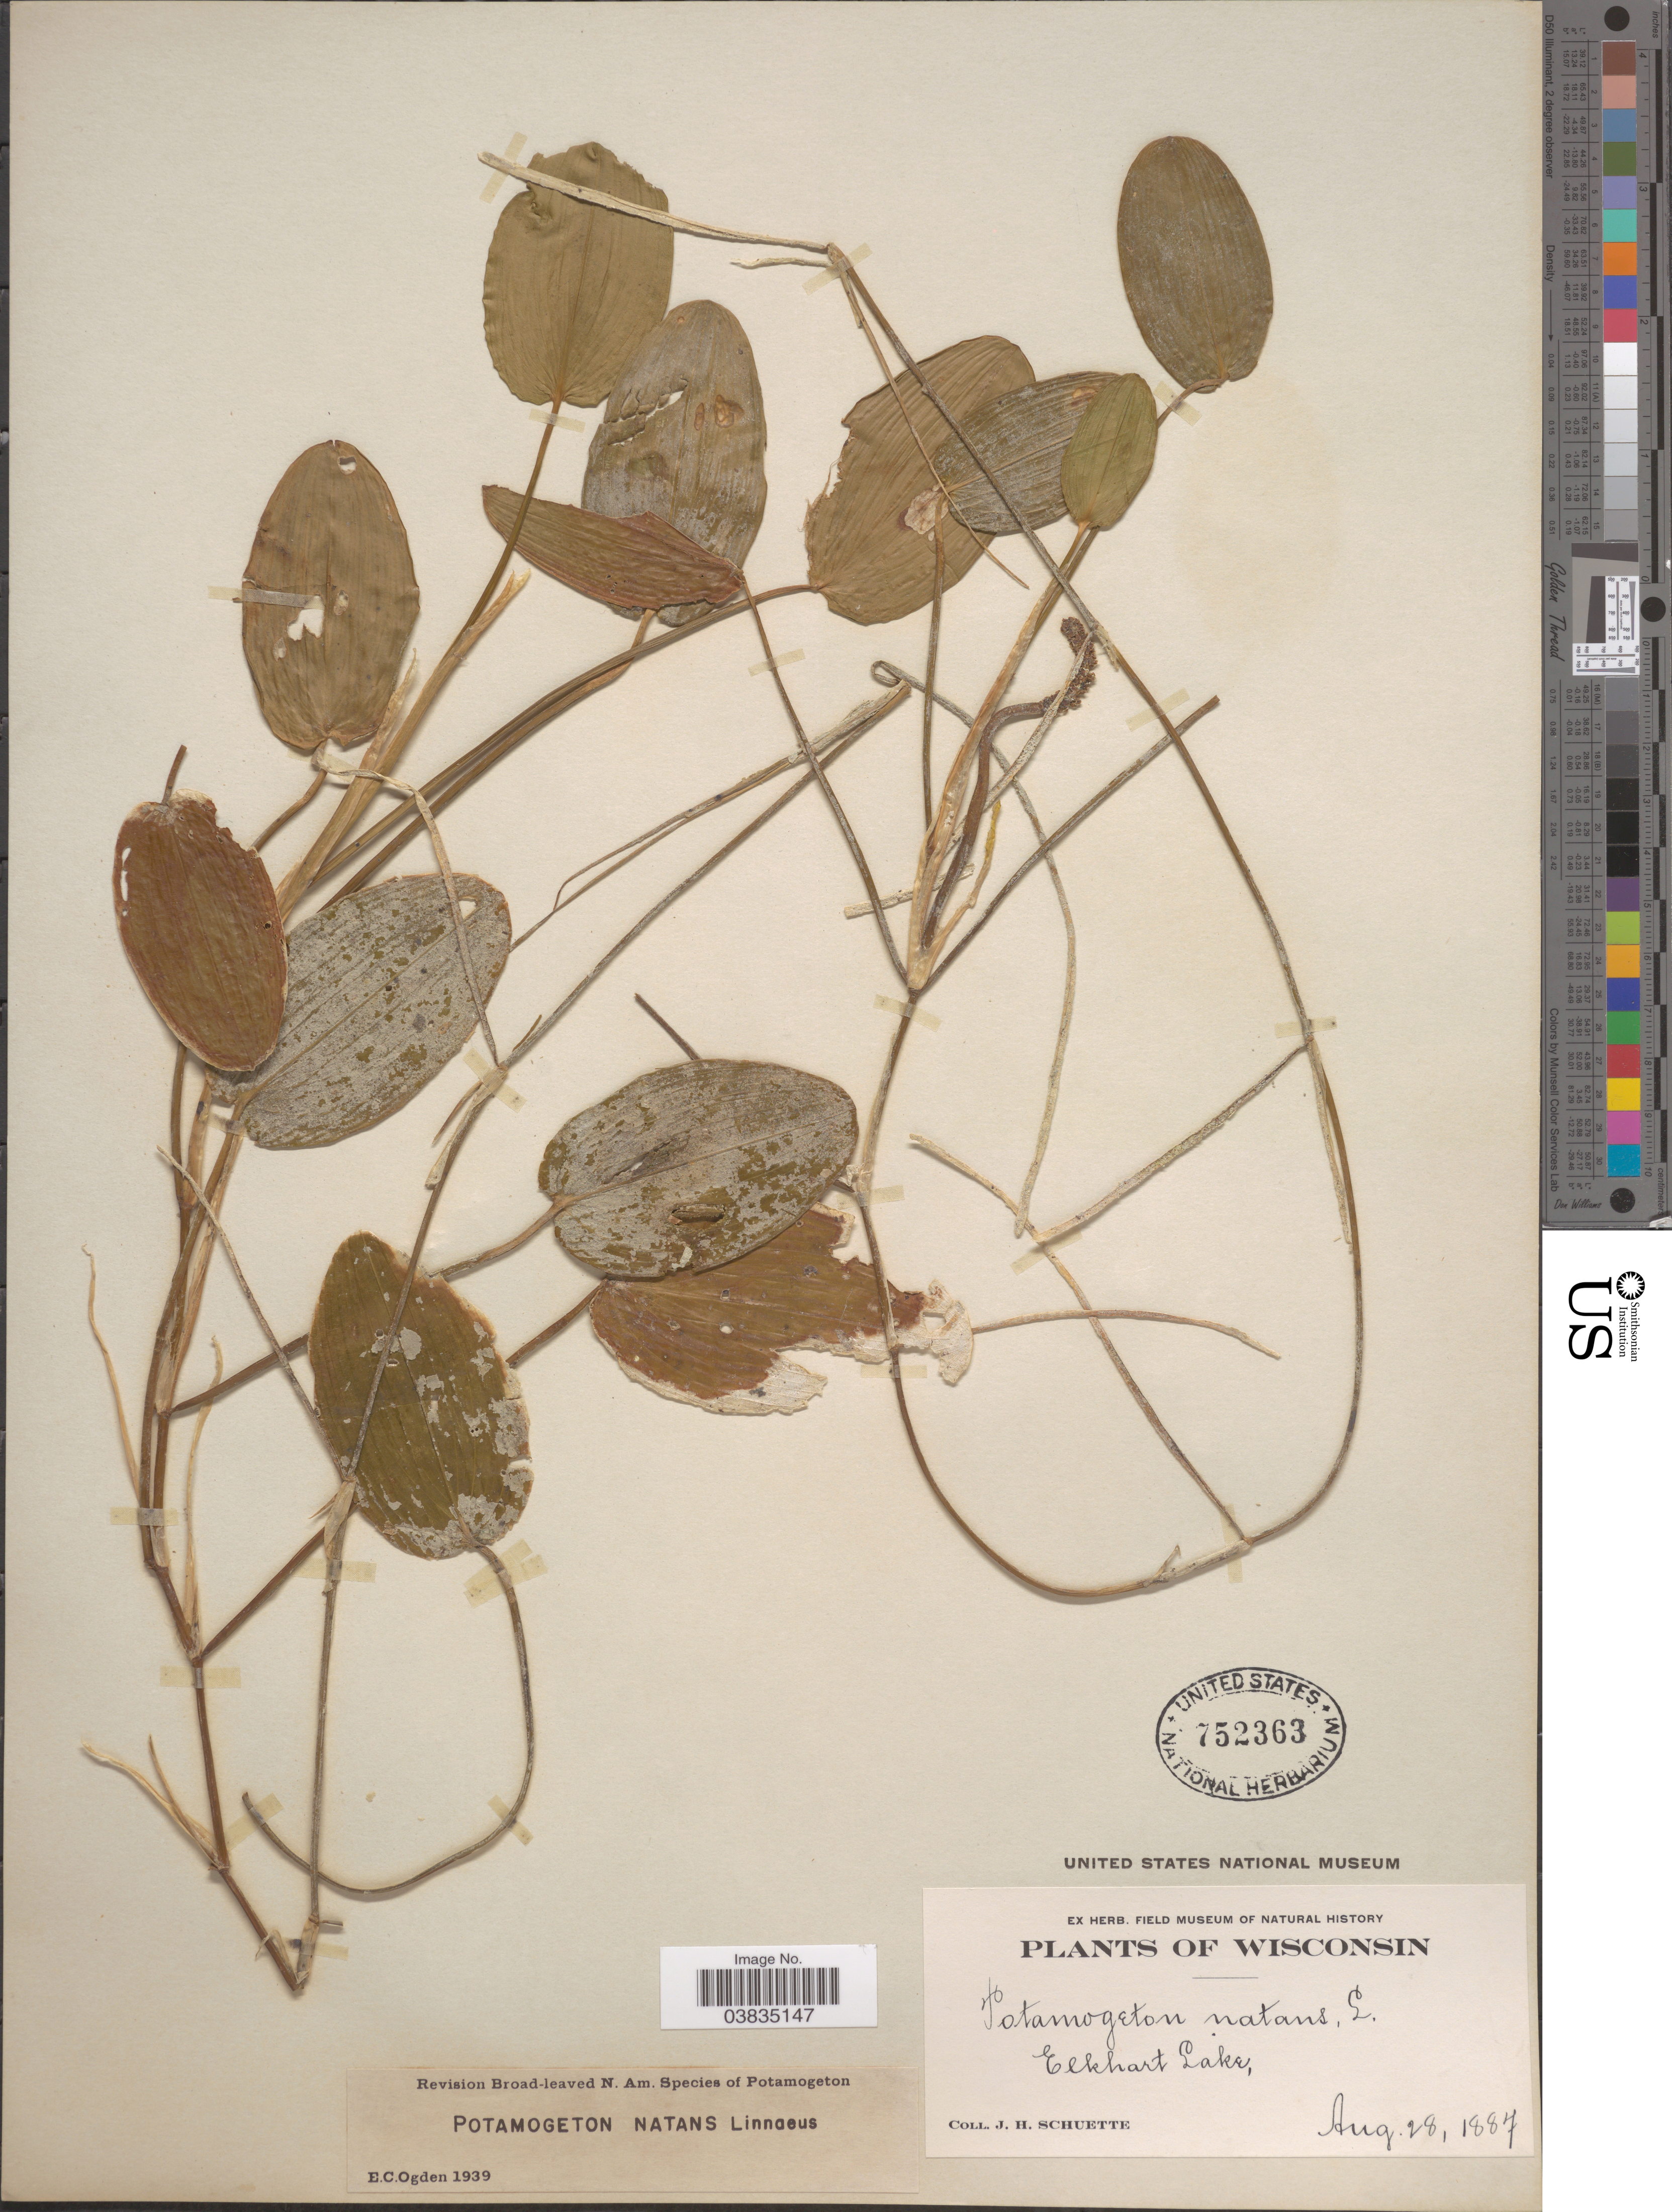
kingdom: Plantae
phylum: Tracheophyta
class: Liliopsida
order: Alismatales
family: Potamogetonaceae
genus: Potamogeton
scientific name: Potamogeton natans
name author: L.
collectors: J. H. Schuette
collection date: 1887-08-28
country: United States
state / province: Wisconsin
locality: Elkhart Lake.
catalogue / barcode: US 752363